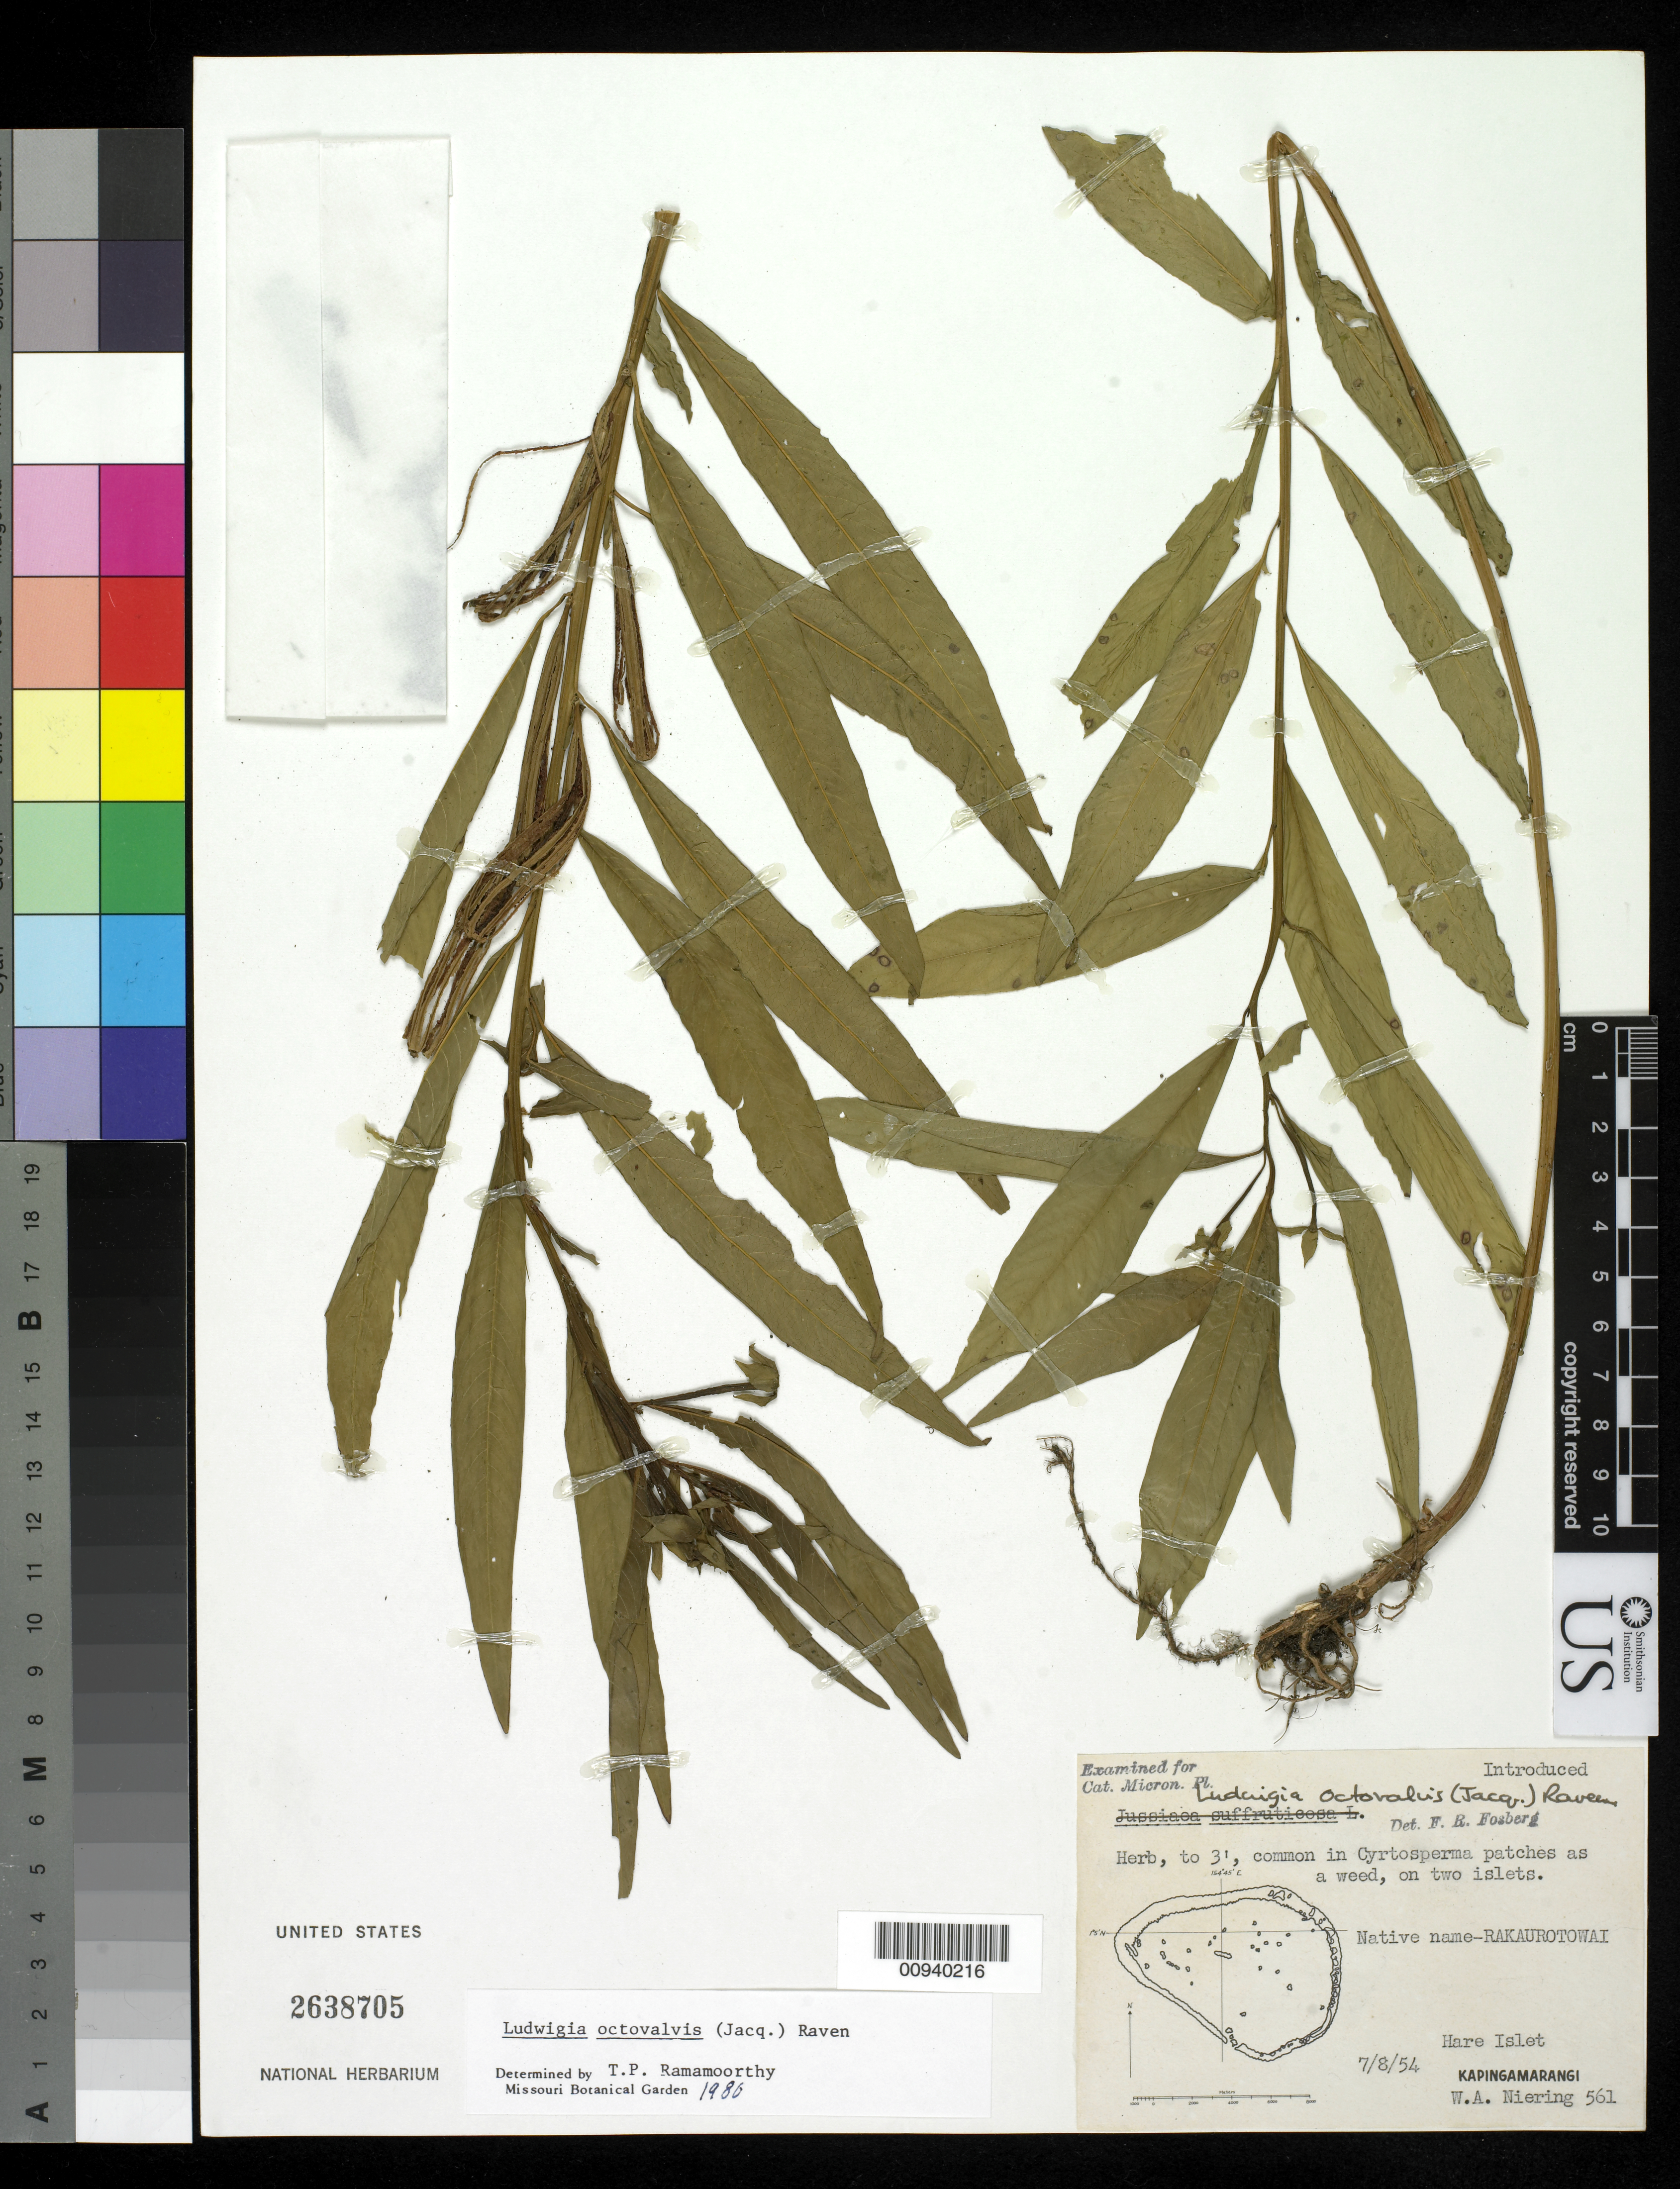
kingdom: Plantae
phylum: Tracheophyta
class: Magnoliopsida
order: Myrtales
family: Onagraceae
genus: Ludwigia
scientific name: Ludwigia octovalvis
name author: (Jacq.) P.H. Raven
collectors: W. Niering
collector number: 561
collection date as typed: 08 Jul 1954 or 07 Aug 1954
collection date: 1954-07-08 or 1954-08-07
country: Micronesia, Federated States of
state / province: Truk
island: Hare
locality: On two islets.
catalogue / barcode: US 2638705